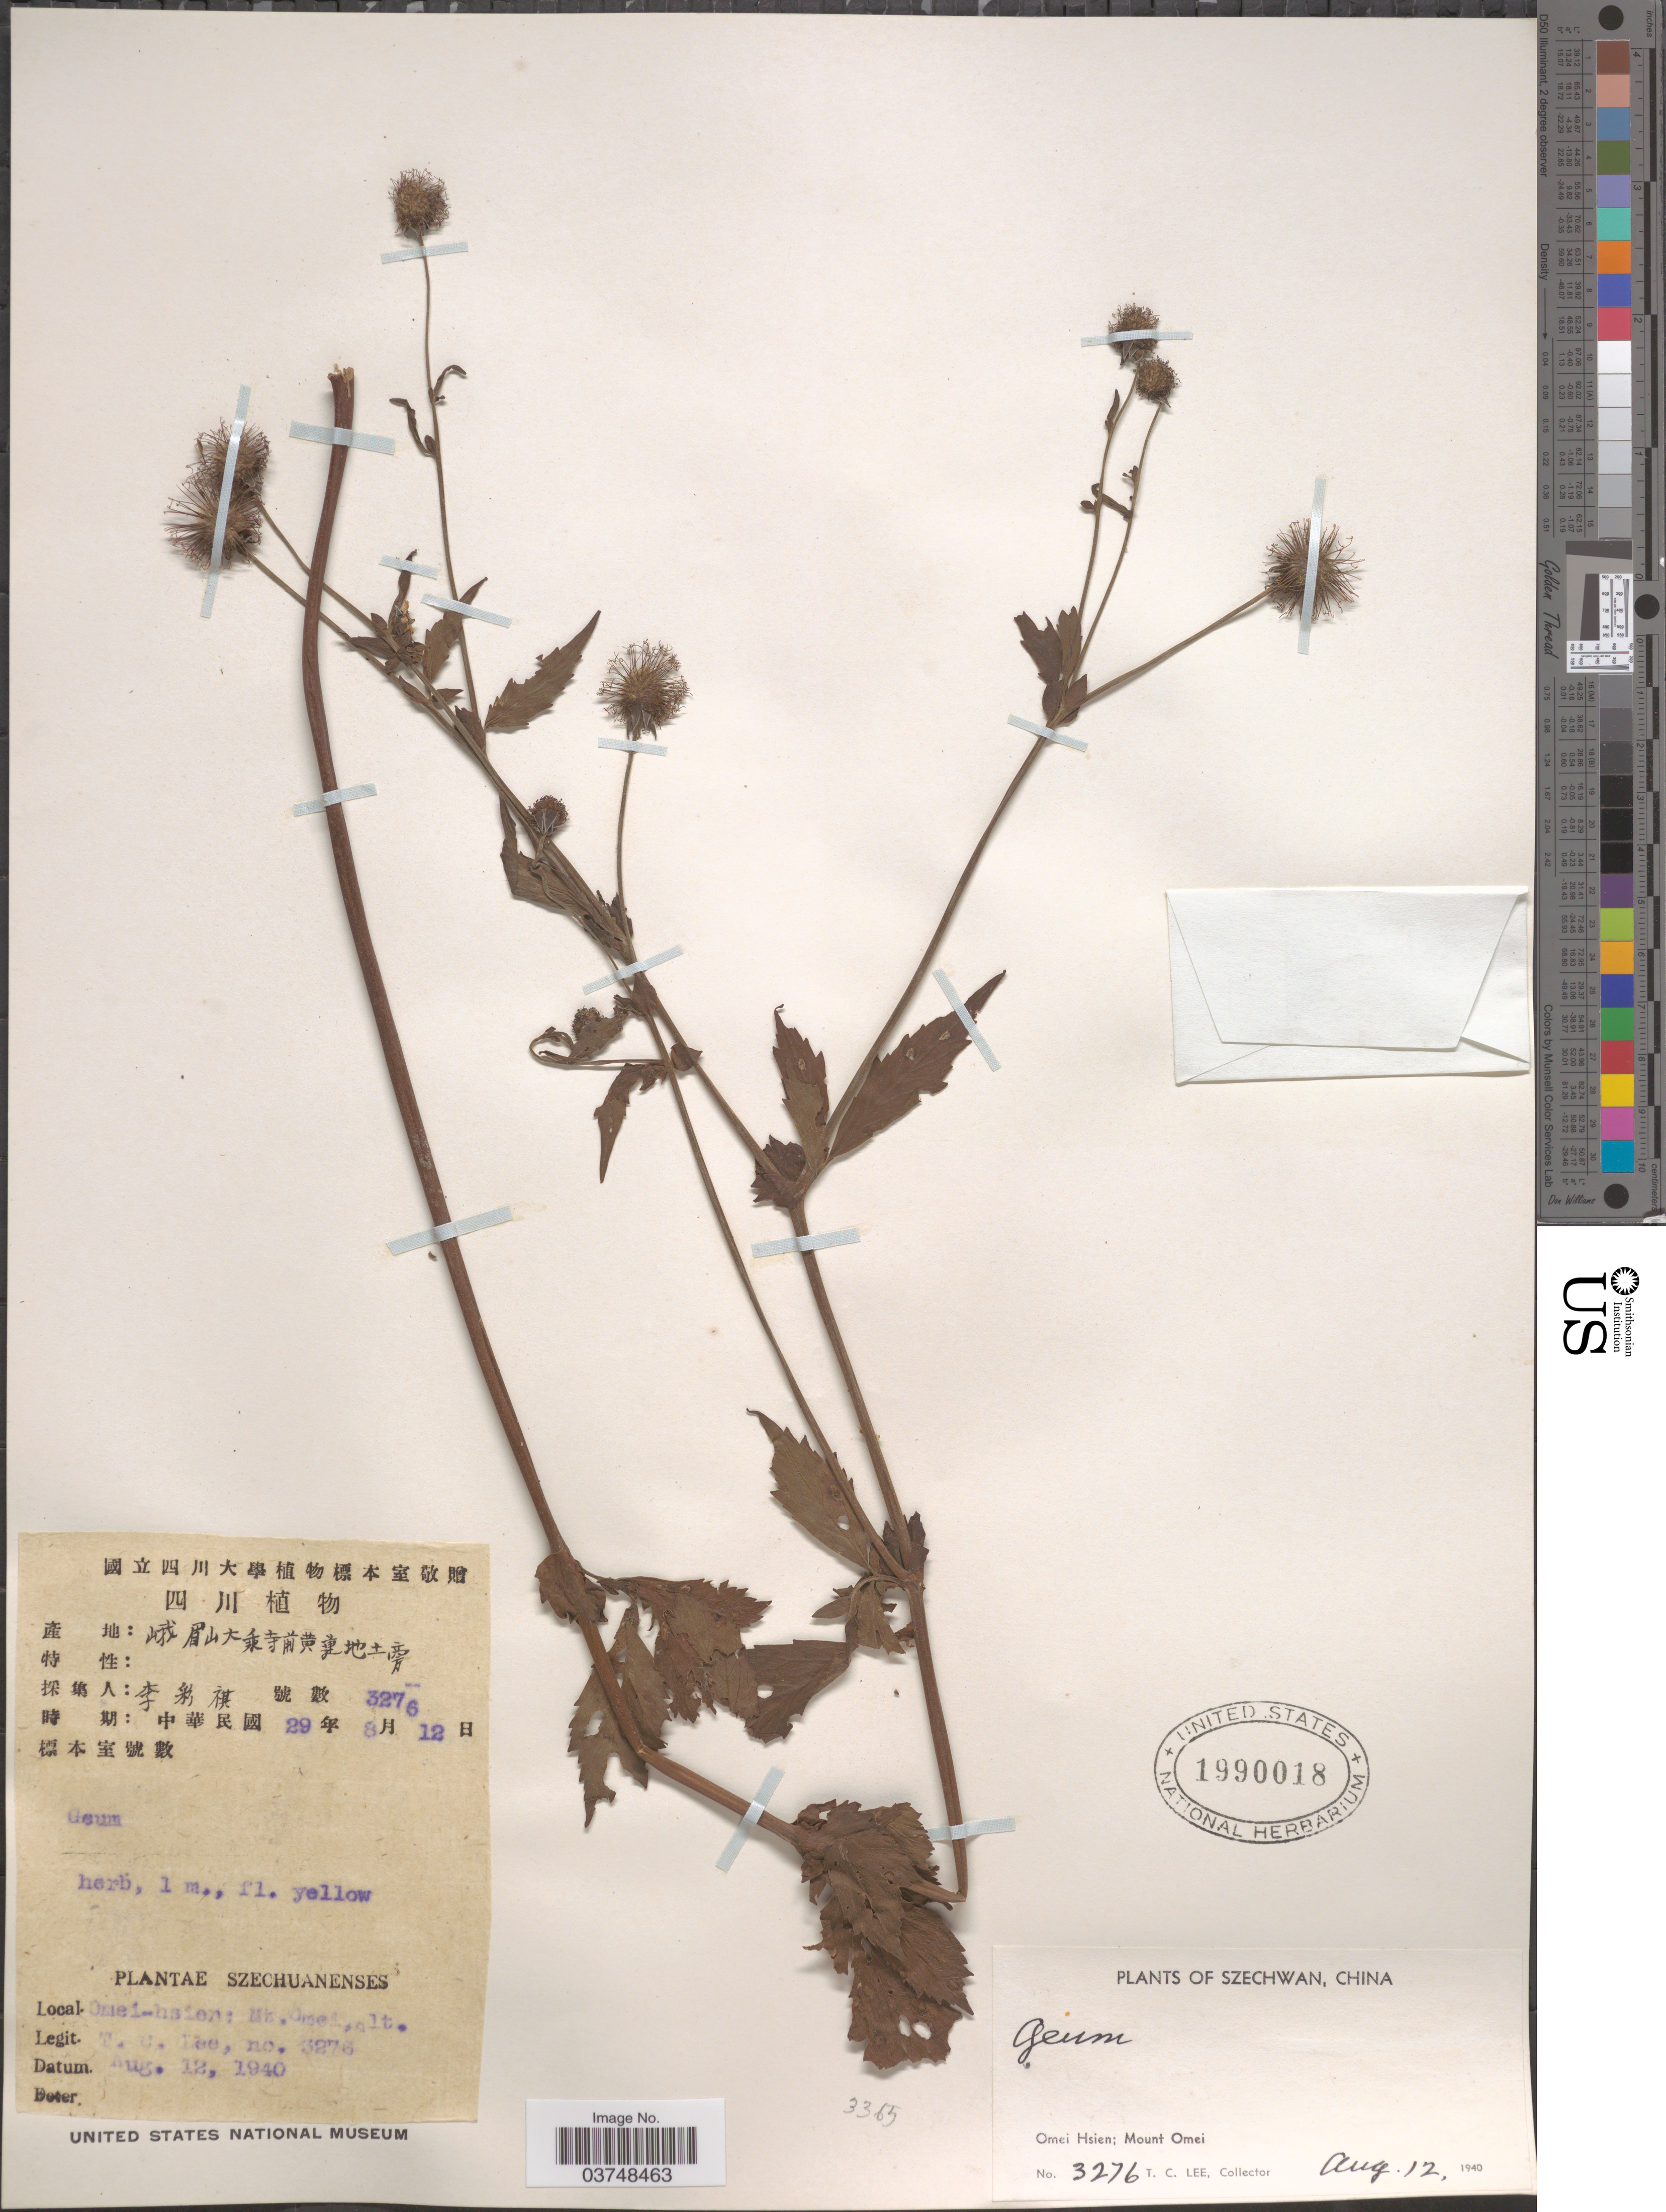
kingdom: Plantae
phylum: Tracheophyta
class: Magnoliopsida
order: Rosales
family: Rosaceae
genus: Geum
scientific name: Geum sp.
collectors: T. Lee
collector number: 3276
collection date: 1940-08-12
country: China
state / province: Sichuan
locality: Szechwan. Omei Hsien; Mount Omei.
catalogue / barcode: US 1990018